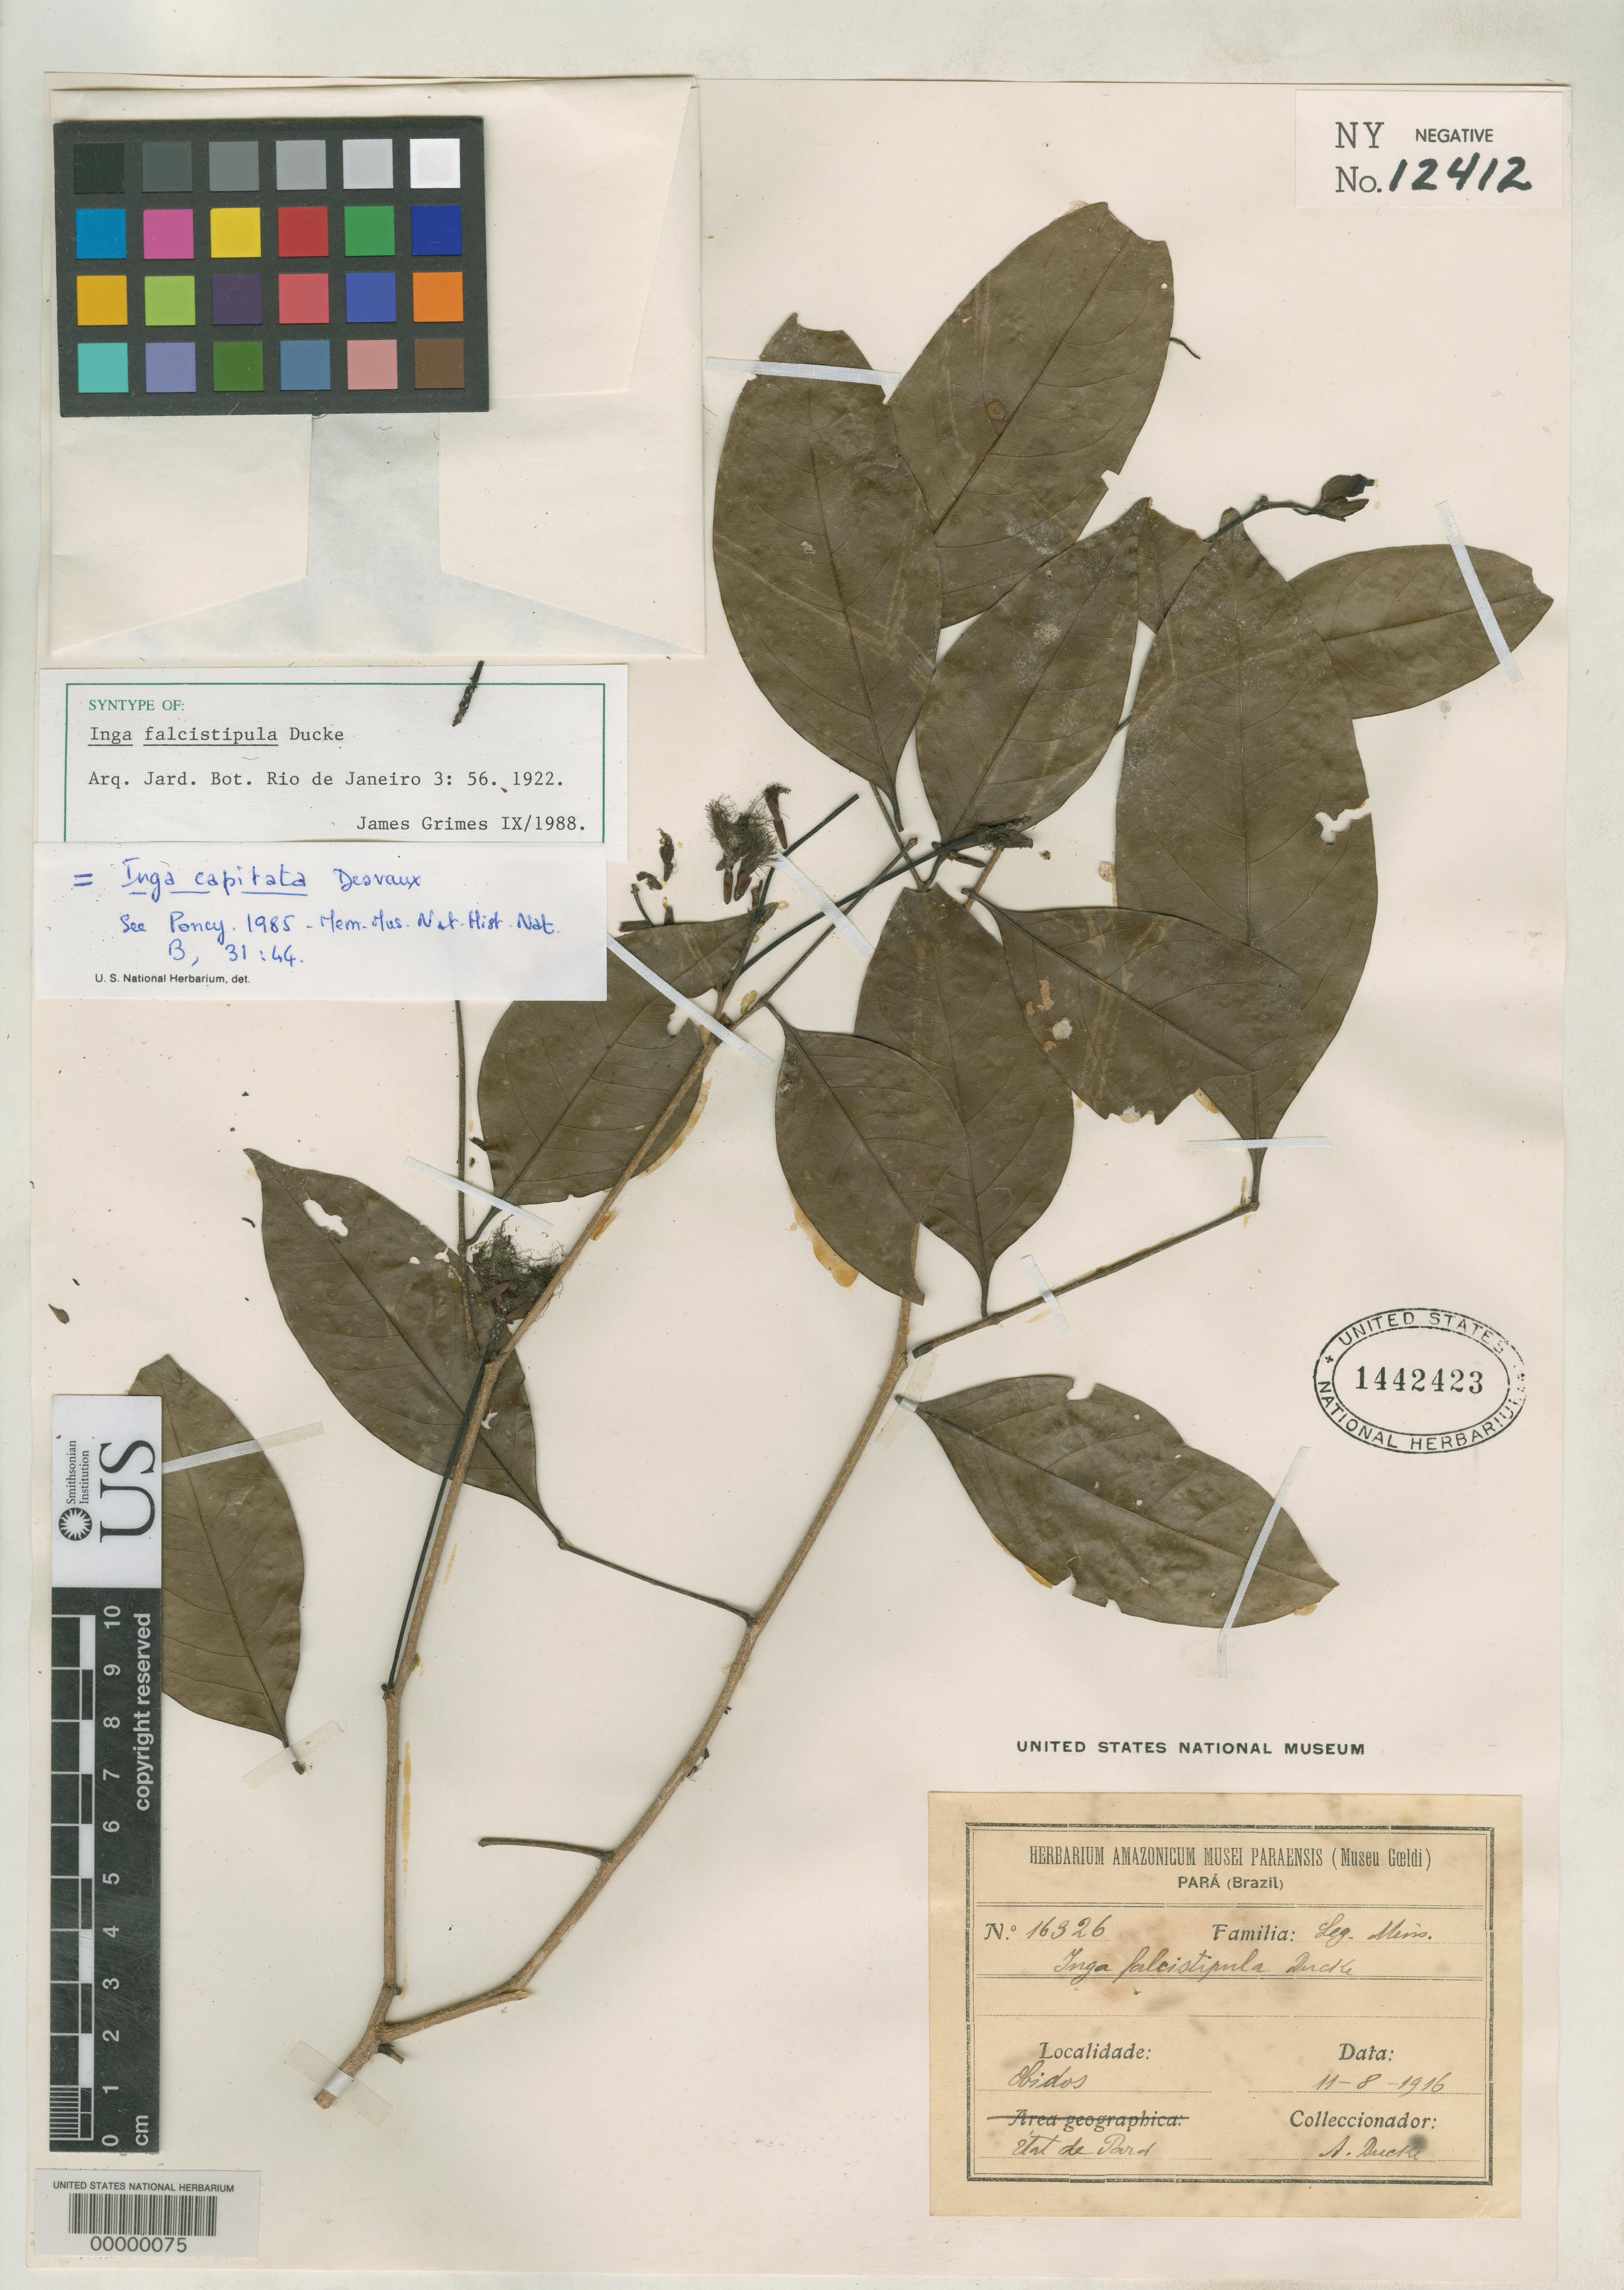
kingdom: Plantae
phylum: Tracheophyta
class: Magnoliopsida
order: Fabales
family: Fabaceae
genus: Inga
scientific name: Inga falcistipula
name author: Ducke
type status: Isosyntype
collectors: A. Ducke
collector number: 16326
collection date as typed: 11 Aug 1916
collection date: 1916-08-11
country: Brazil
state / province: Pará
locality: Obidos.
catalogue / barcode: US 1442423